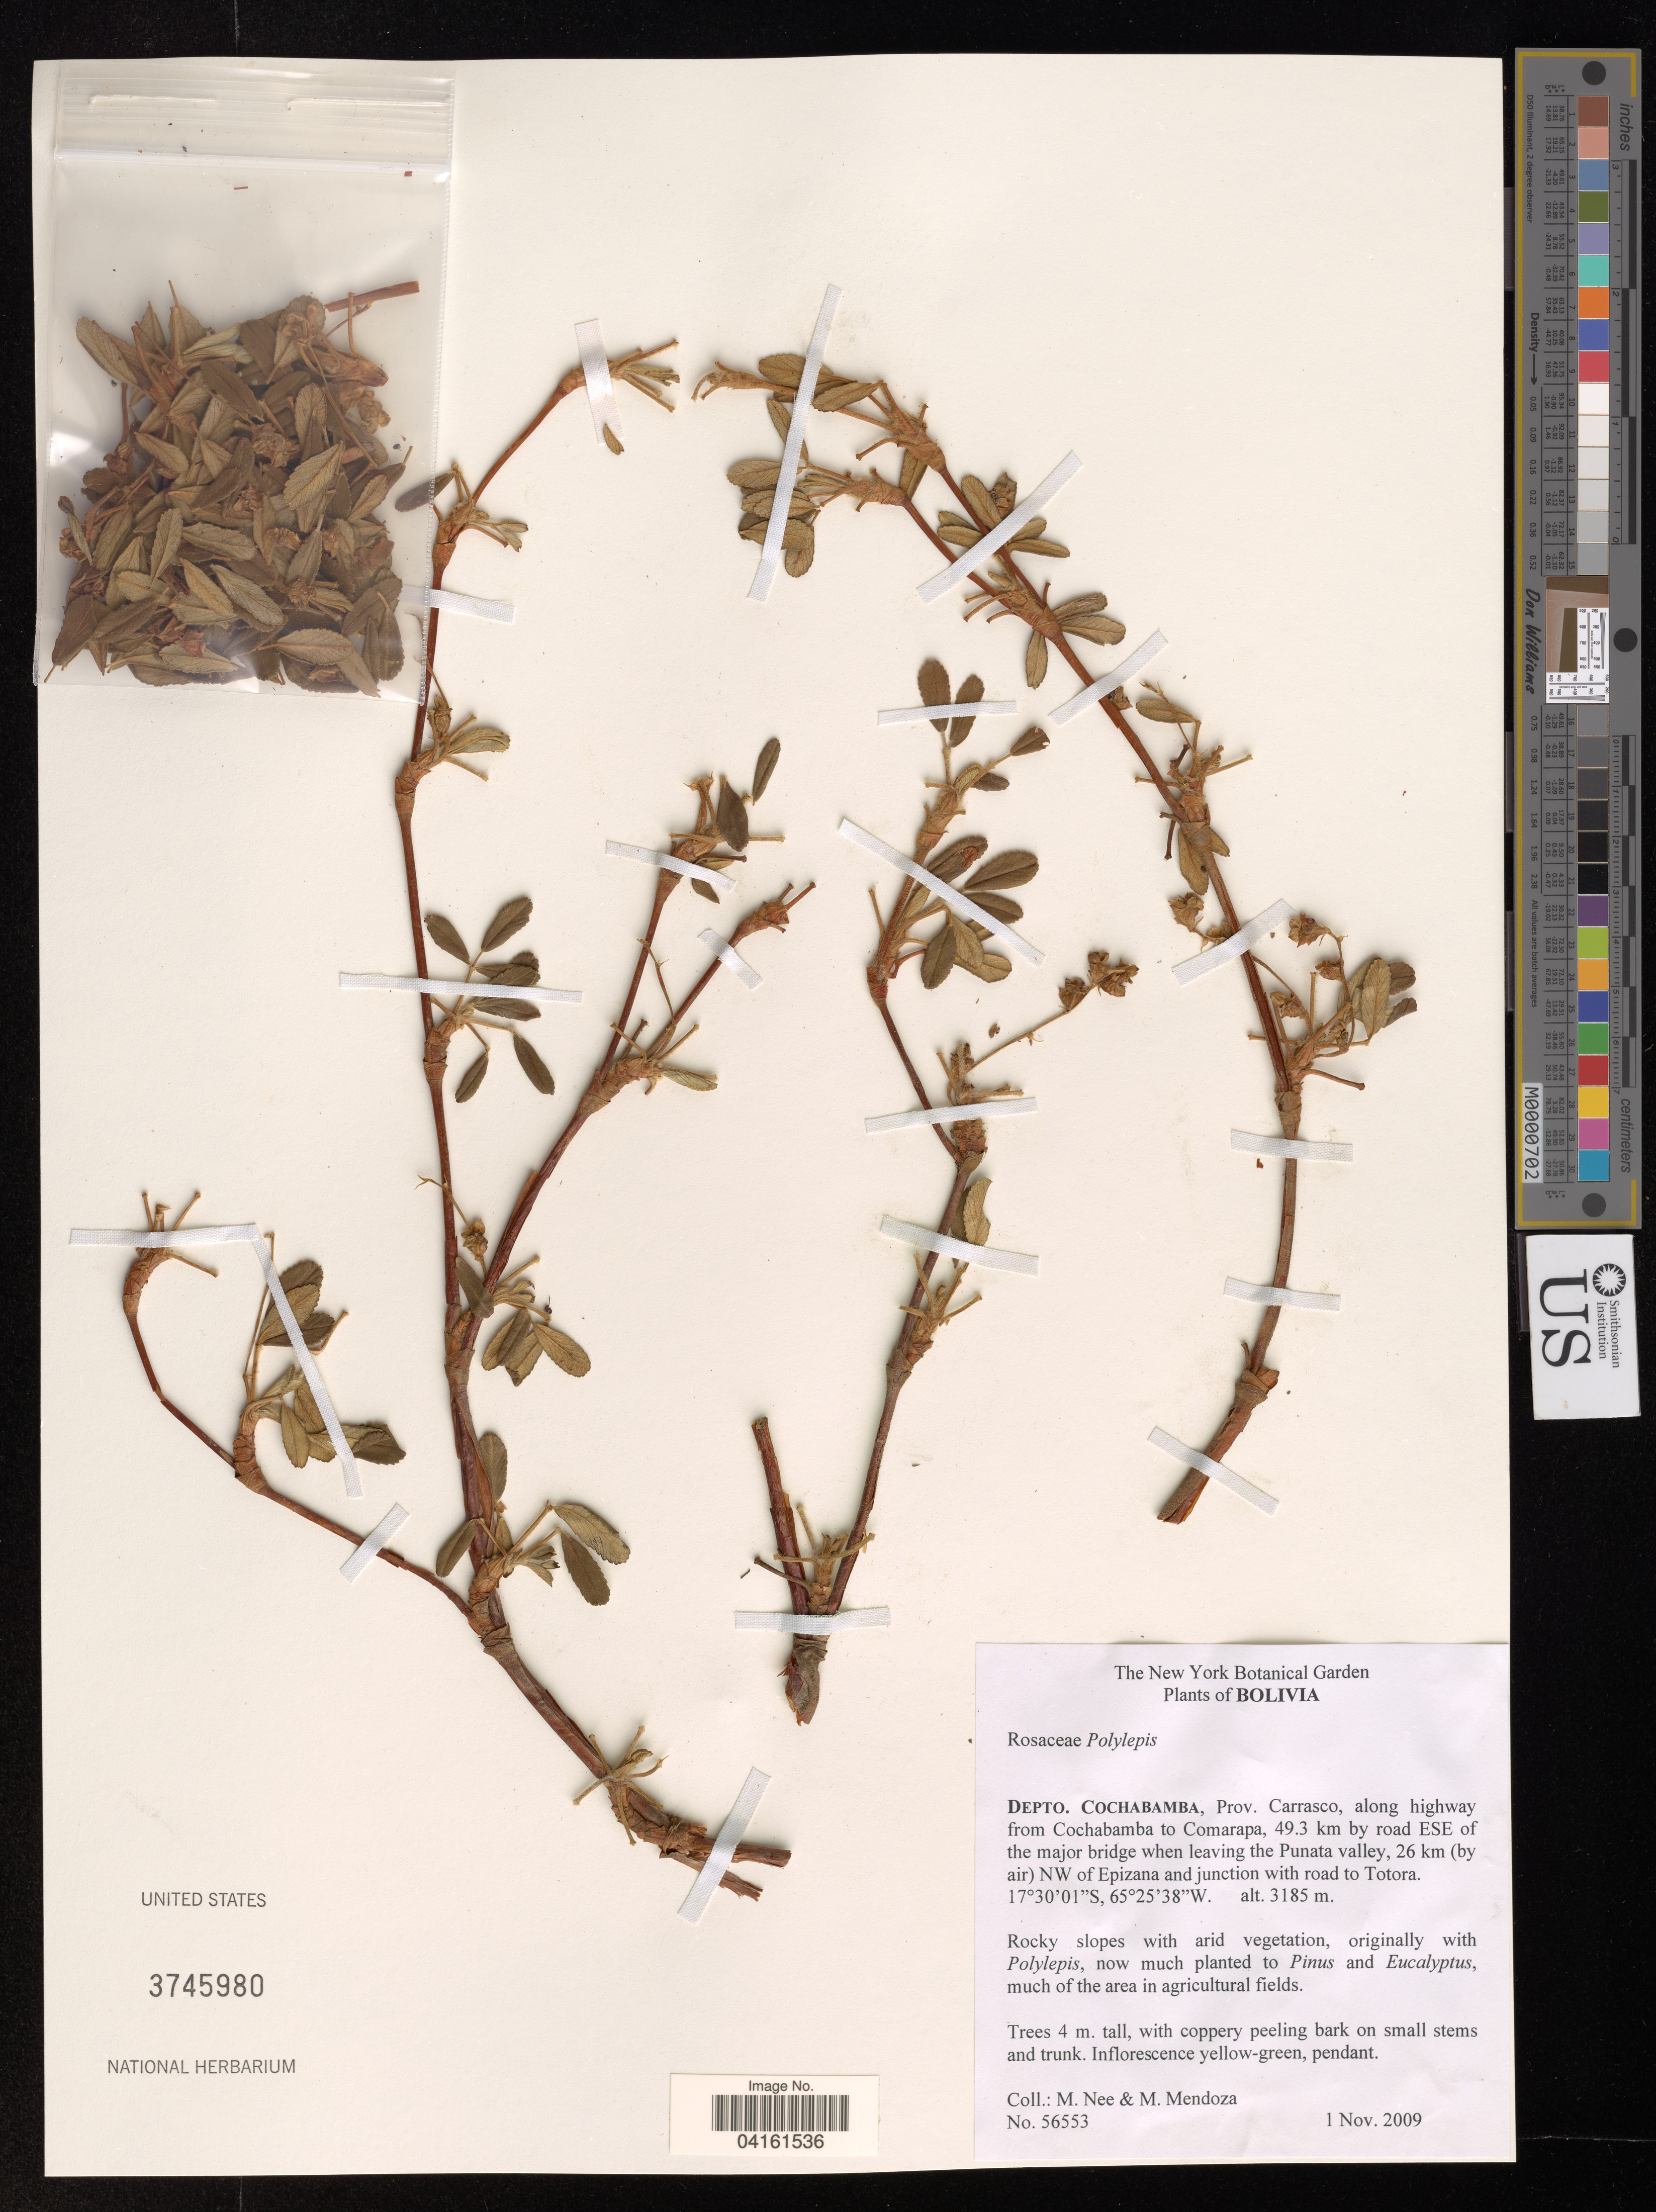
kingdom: Plantae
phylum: Tracheophyta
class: Magnoliopsida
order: Rosales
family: Rosaceae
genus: Polylepis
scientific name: Polylepis sp.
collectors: M. Nee & M. Mendoza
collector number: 56553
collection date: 2009-11-01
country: Bolivia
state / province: Cochabamba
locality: Depto. Cochabamba, Prov. Carrasco, along highway from Cochabamba to Comarapa, 49.3 km by road ESE of the major bridge when leaving the Punata valley, 26 km (by air) NW of Epizana and junction with road to Totora. 3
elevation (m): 3185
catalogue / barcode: US 3745980